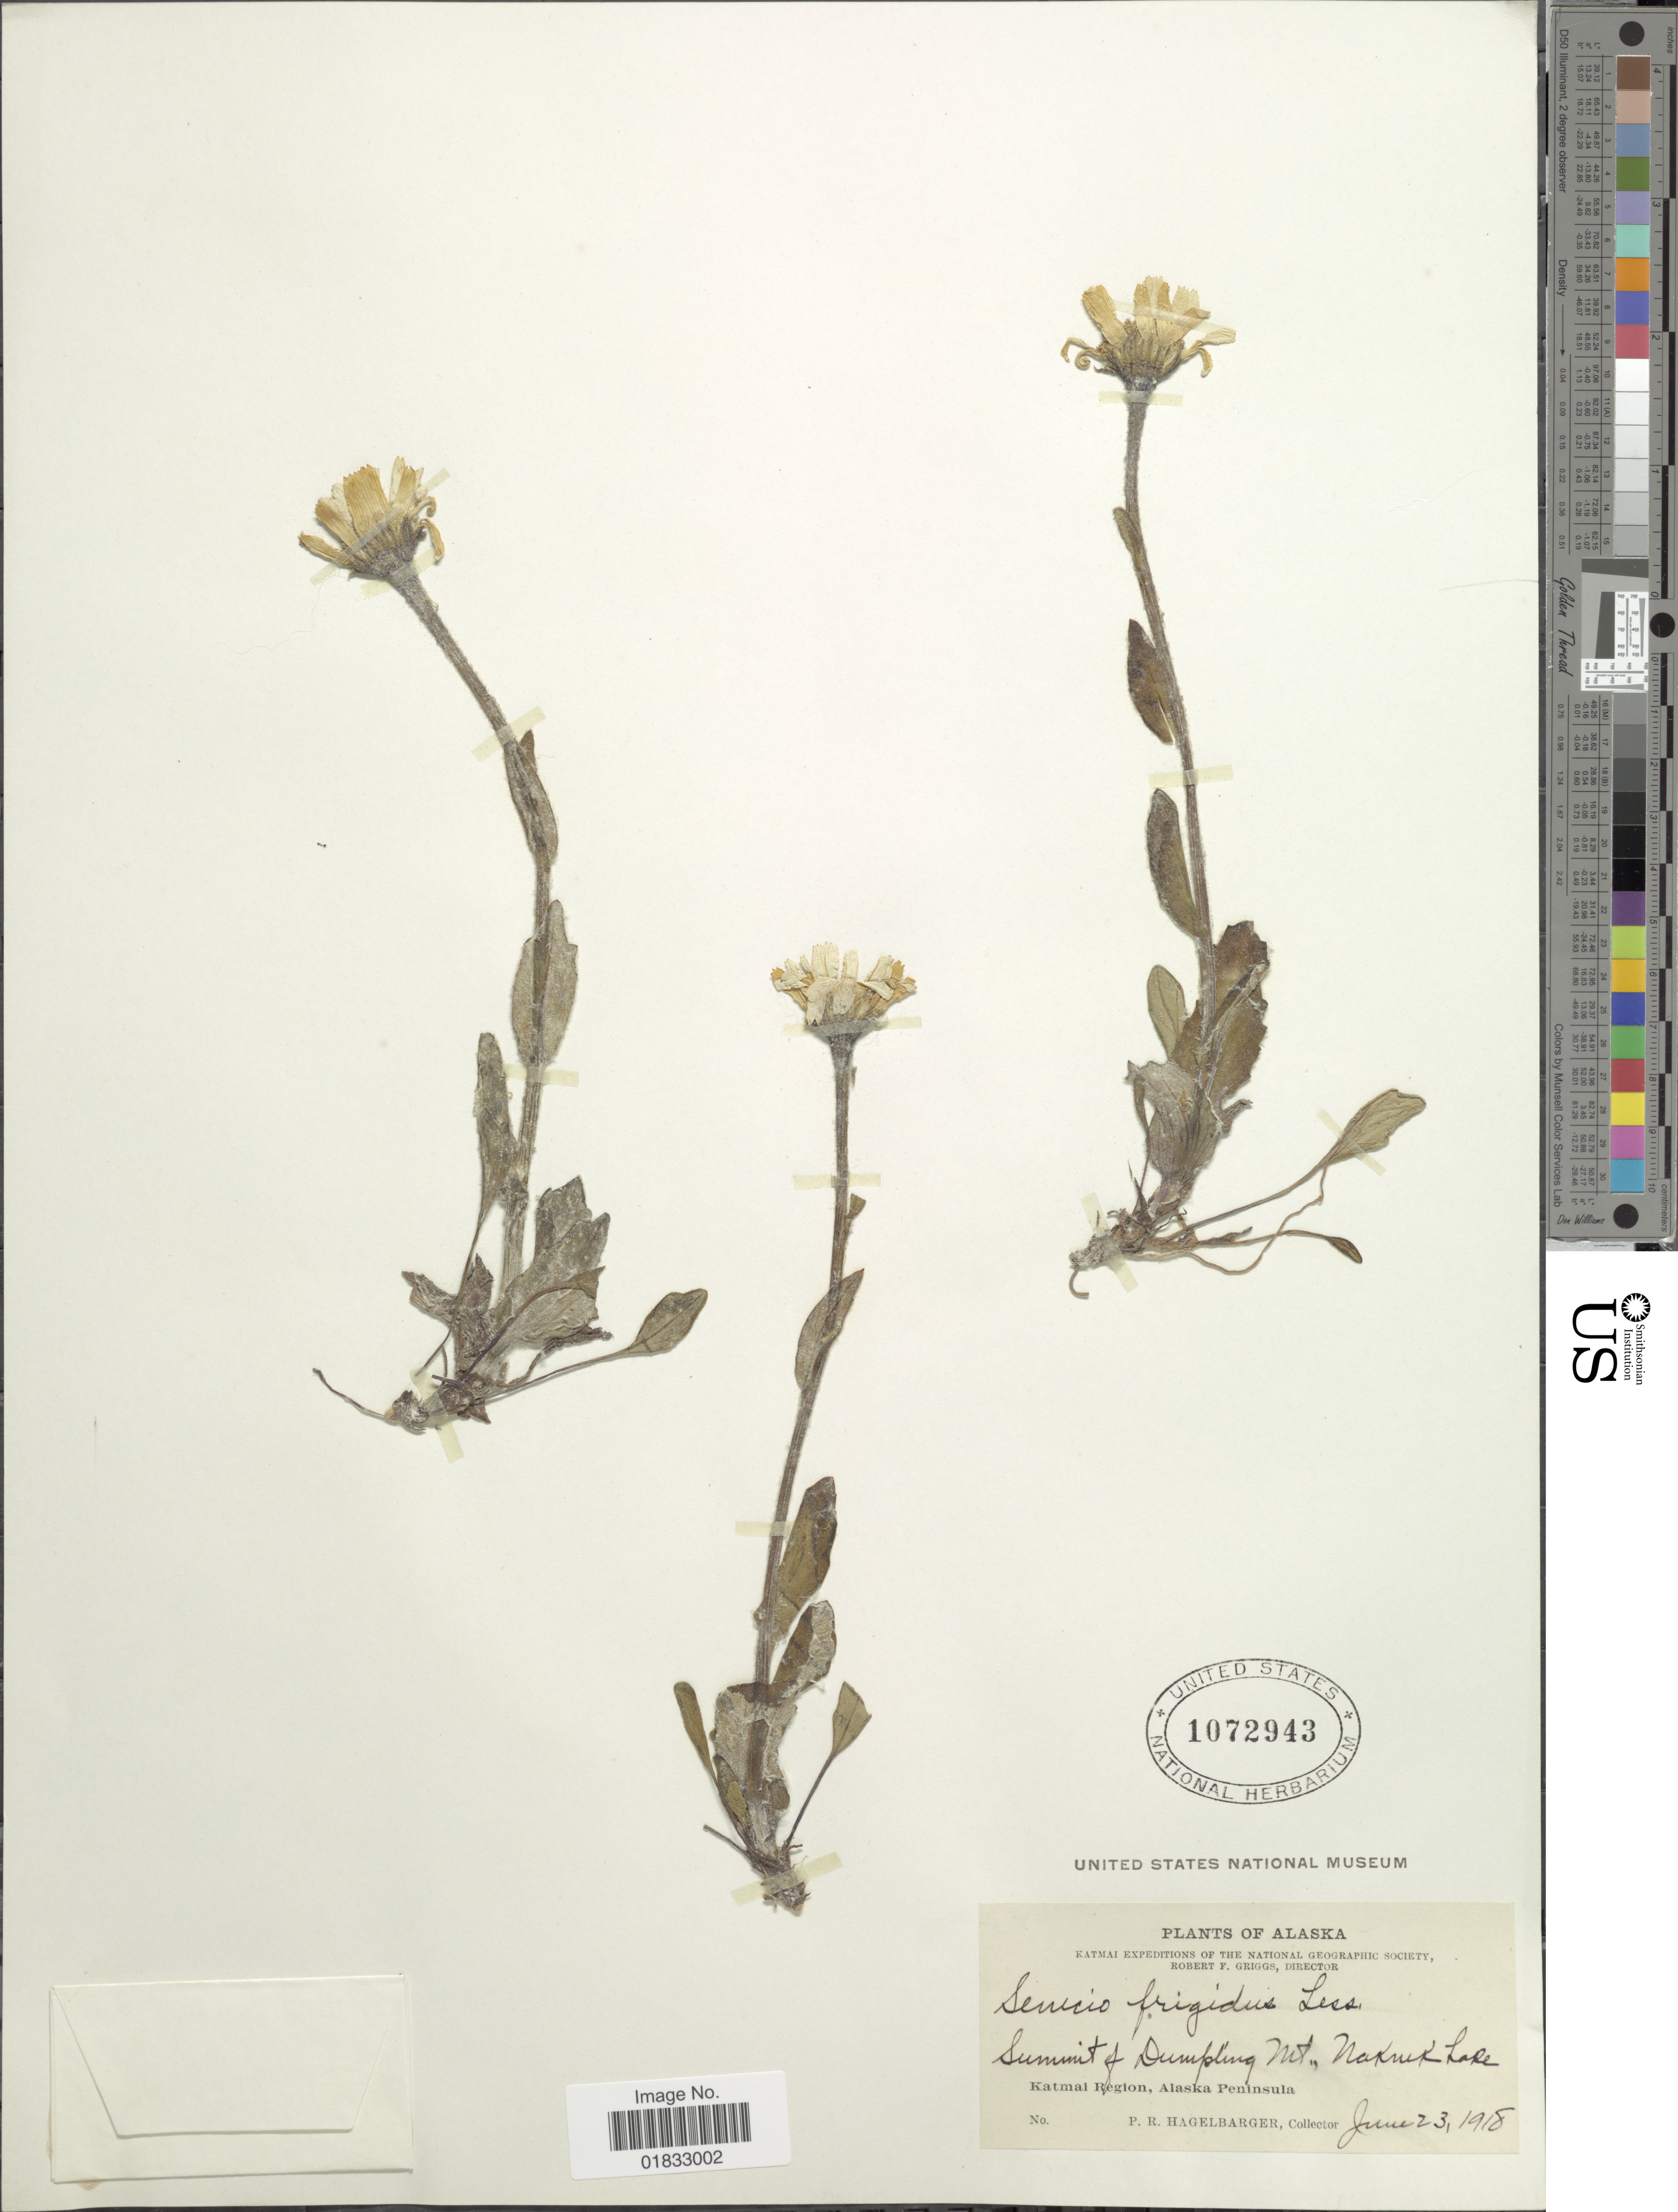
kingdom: Plantae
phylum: Tracheophyta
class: Magnoliopsida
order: Asterales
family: Asteraceae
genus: Tephroseris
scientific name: Tephroseris frigida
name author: (Richardson) Holub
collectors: P. Hagelbarger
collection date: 1918-06-23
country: United States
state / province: Alaska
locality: Summit of Dumpling Mt., Nakruk Lake, Katmai Region, Alaska Peninsula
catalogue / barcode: US 1072943